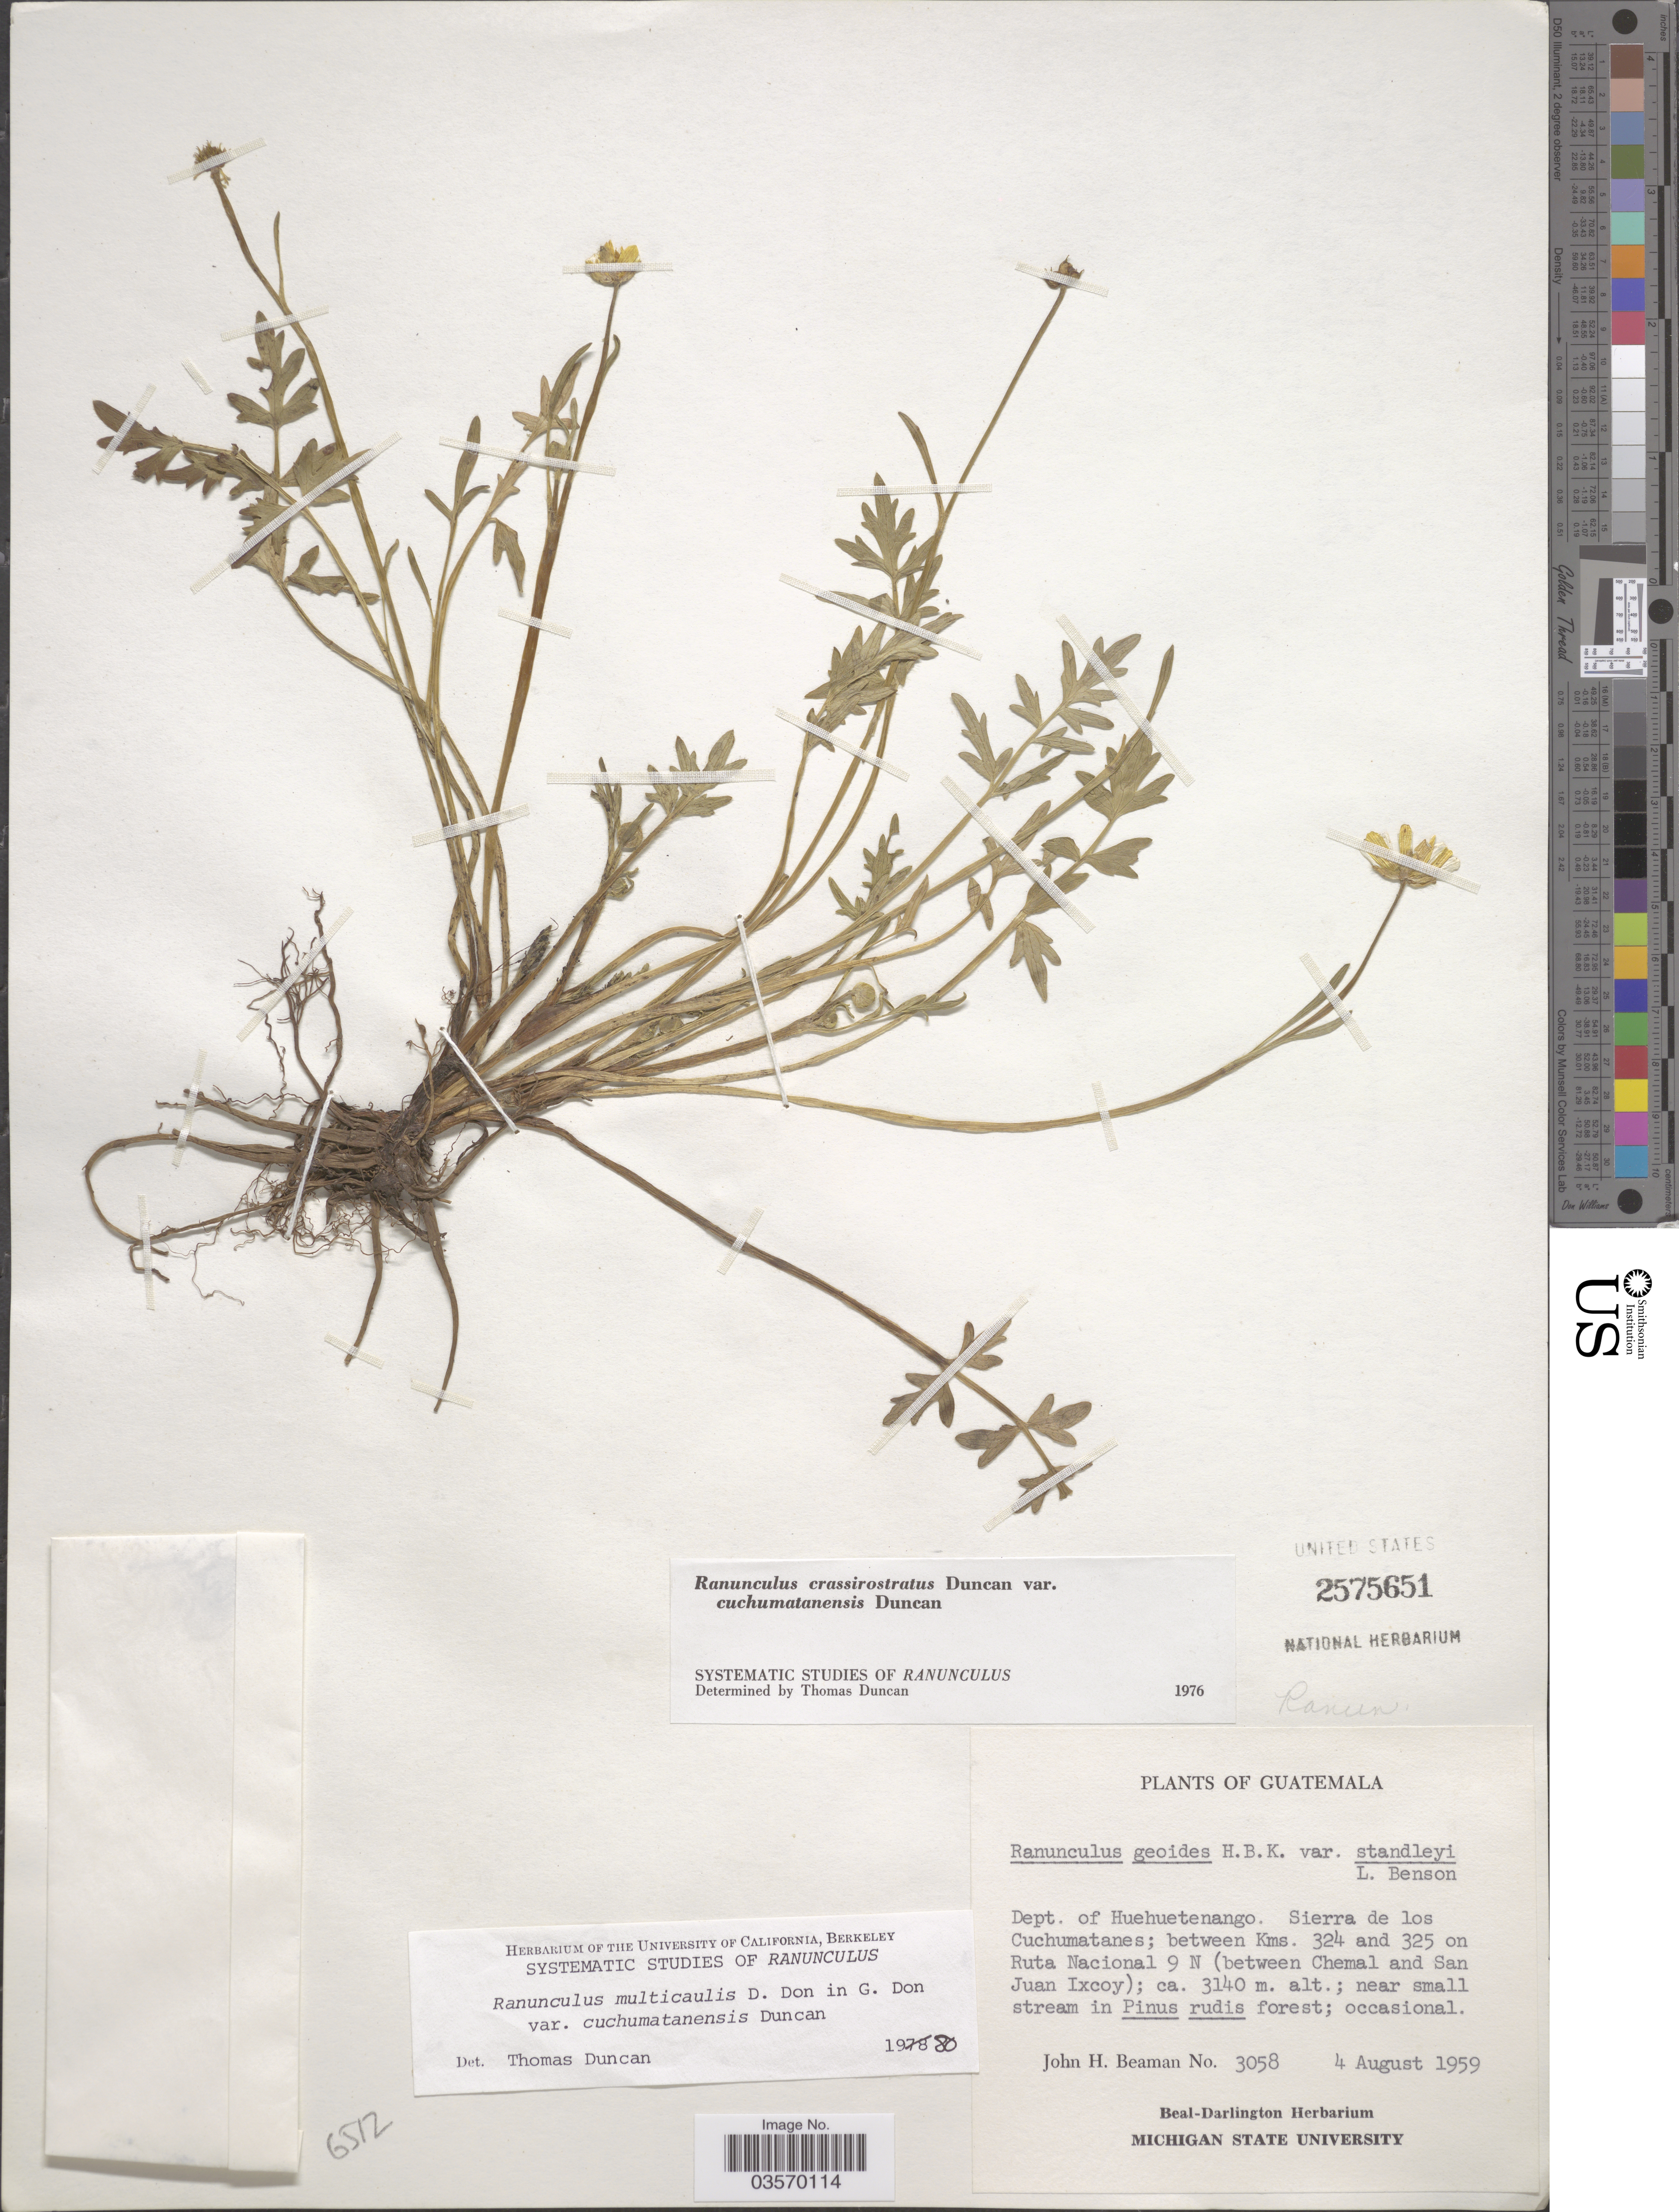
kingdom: Plantae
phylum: Tracheophyta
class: Magnoliopsida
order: Ranunculales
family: Ranunculaceae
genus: Ranunculus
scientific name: Ranunculus multicaulis var. cuchumatanensis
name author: T. Duncan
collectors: J. H. Beaman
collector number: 3058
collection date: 1959-08-04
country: Guatemala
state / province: Huehuetenango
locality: Dept. of Huehuetenango. Sierra de los Cuchumatanes; between Kms. 324 and 325 on Ruta Nacional 9 N (between Chemal and San Juan Ixcoy).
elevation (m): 3140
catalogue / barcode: US 2575651